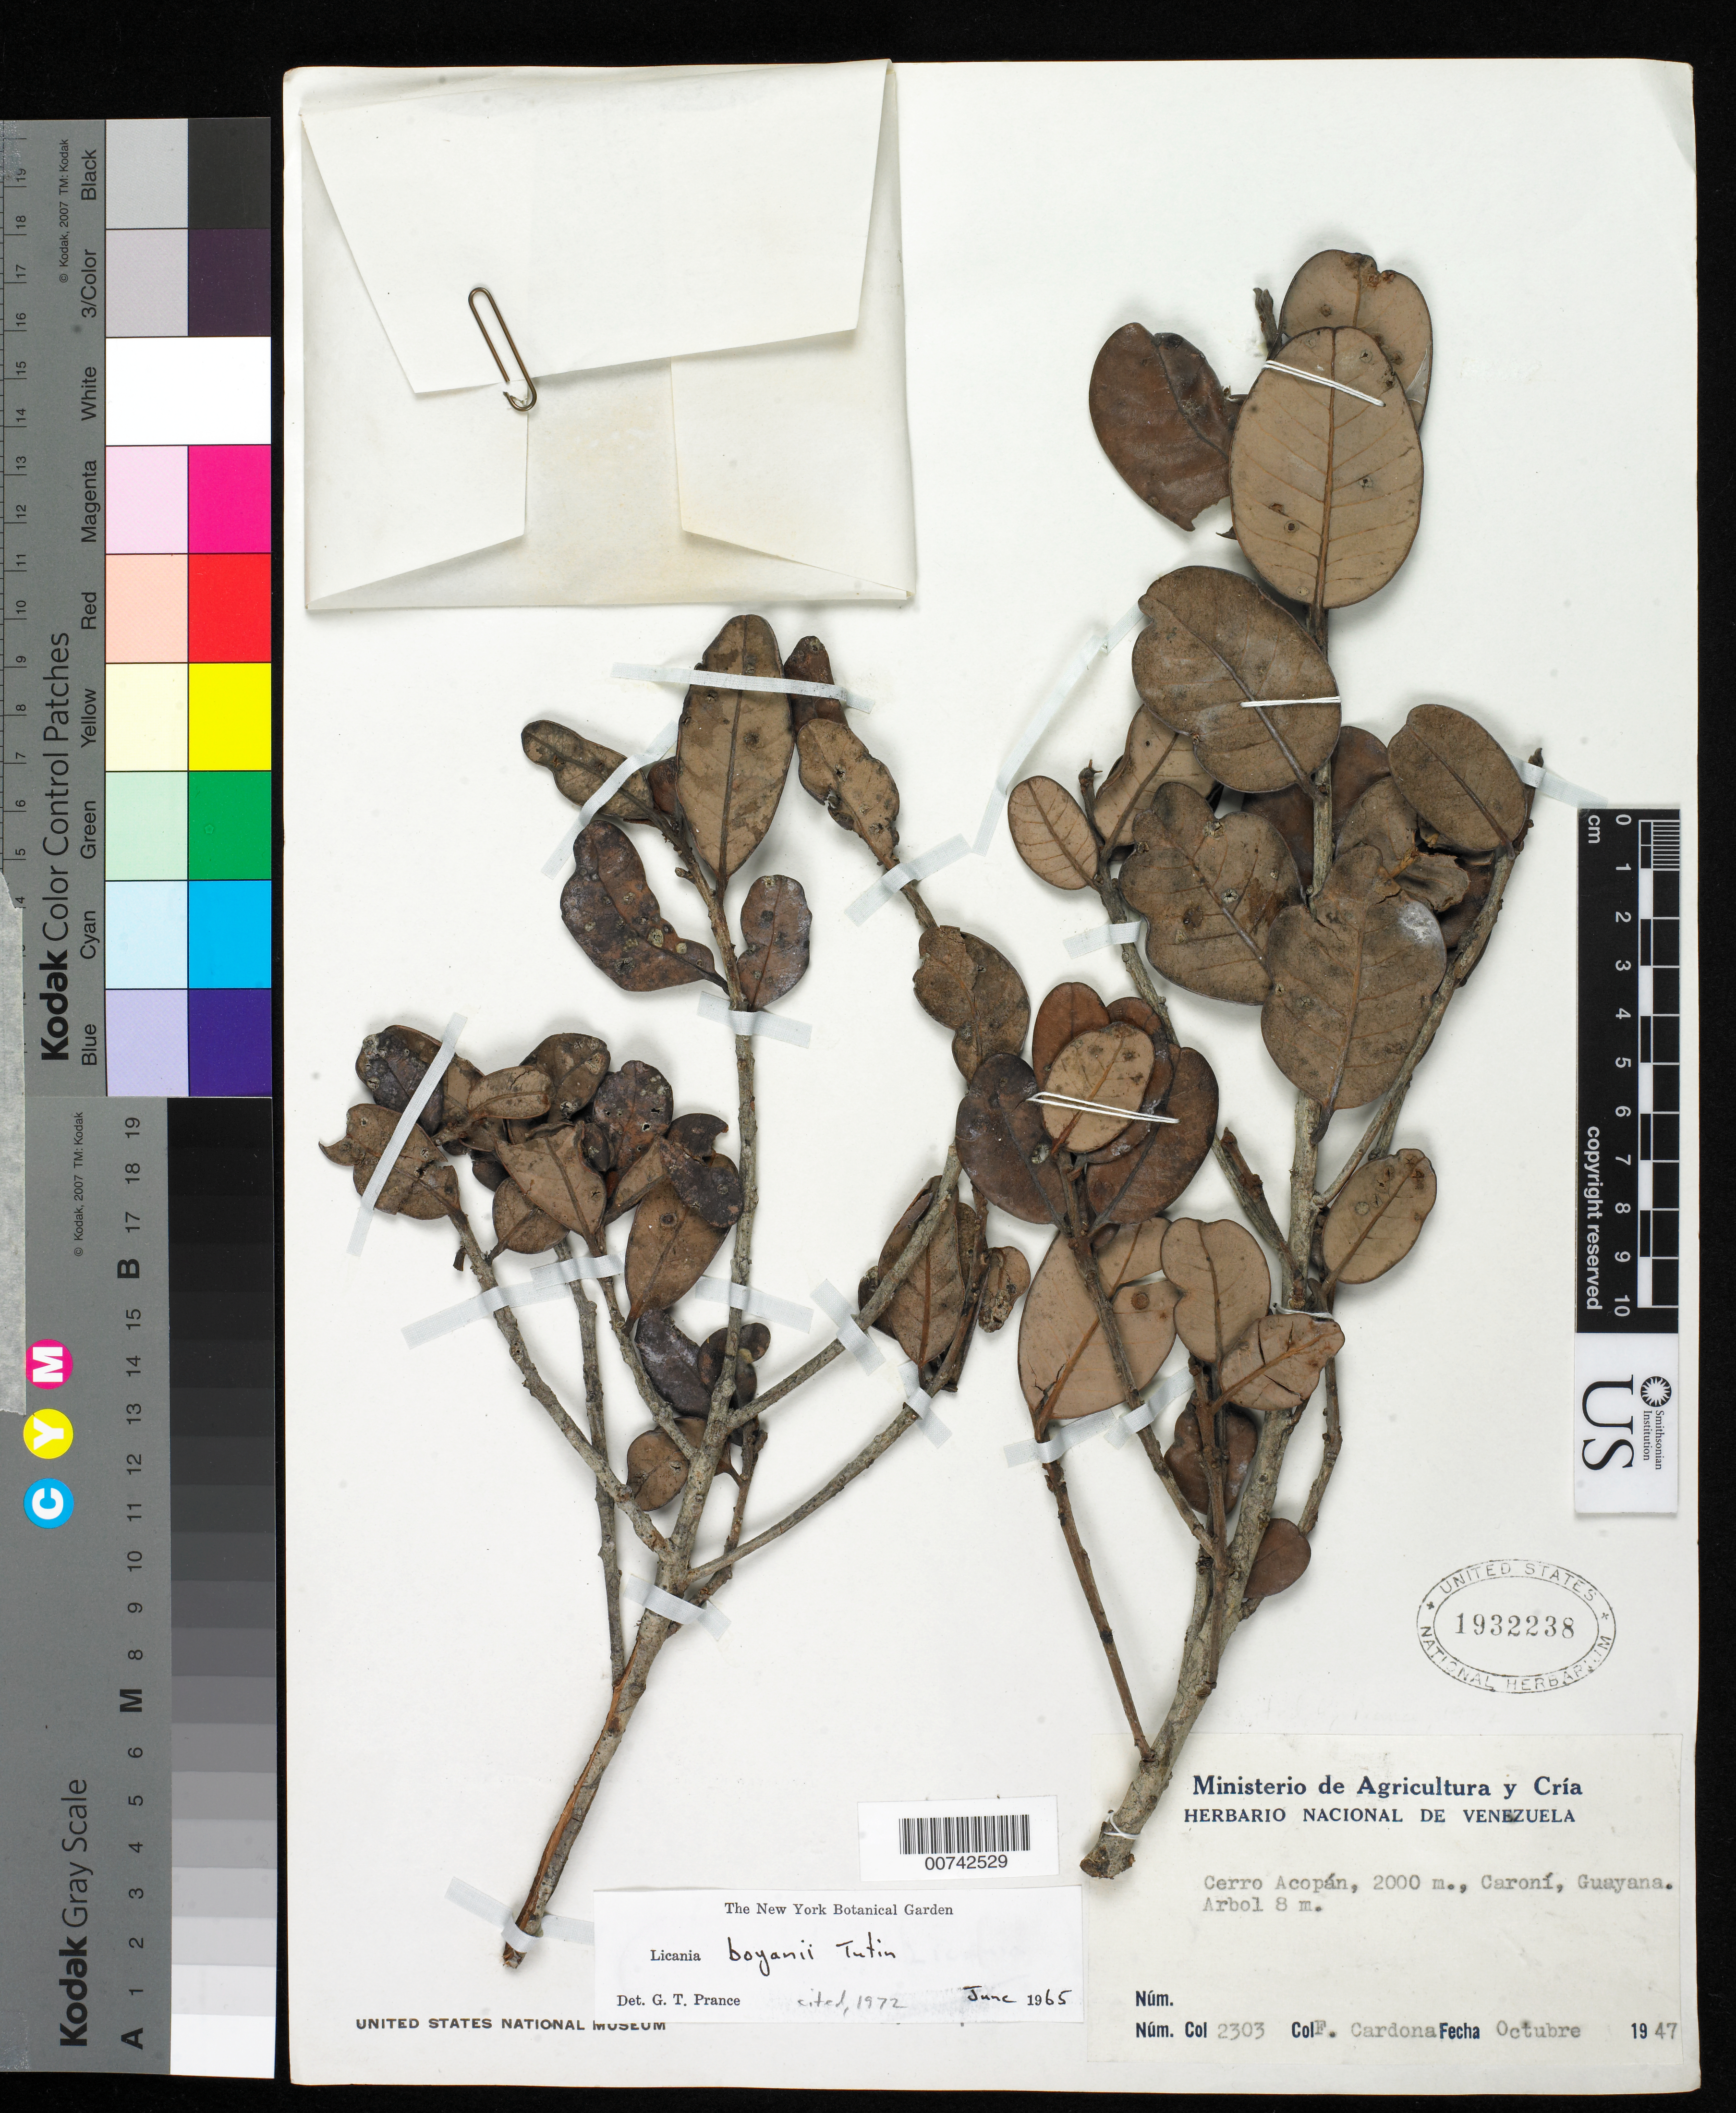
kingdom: Plantae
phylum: Tracheophyta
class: Magnoliopsida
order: Malpighiales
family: Chrysobalanaceae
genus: Licania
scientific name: Licania boyanii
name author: Tutin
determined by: Prance, G. T.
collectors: F. Cardona Puig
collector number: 2303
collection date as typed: Oct-47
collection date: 1947-10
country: Venezuela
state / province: Bolívar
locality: Cerro Acopán, Río Caroní, Guayana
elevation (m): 2000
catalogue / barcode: US 1932238